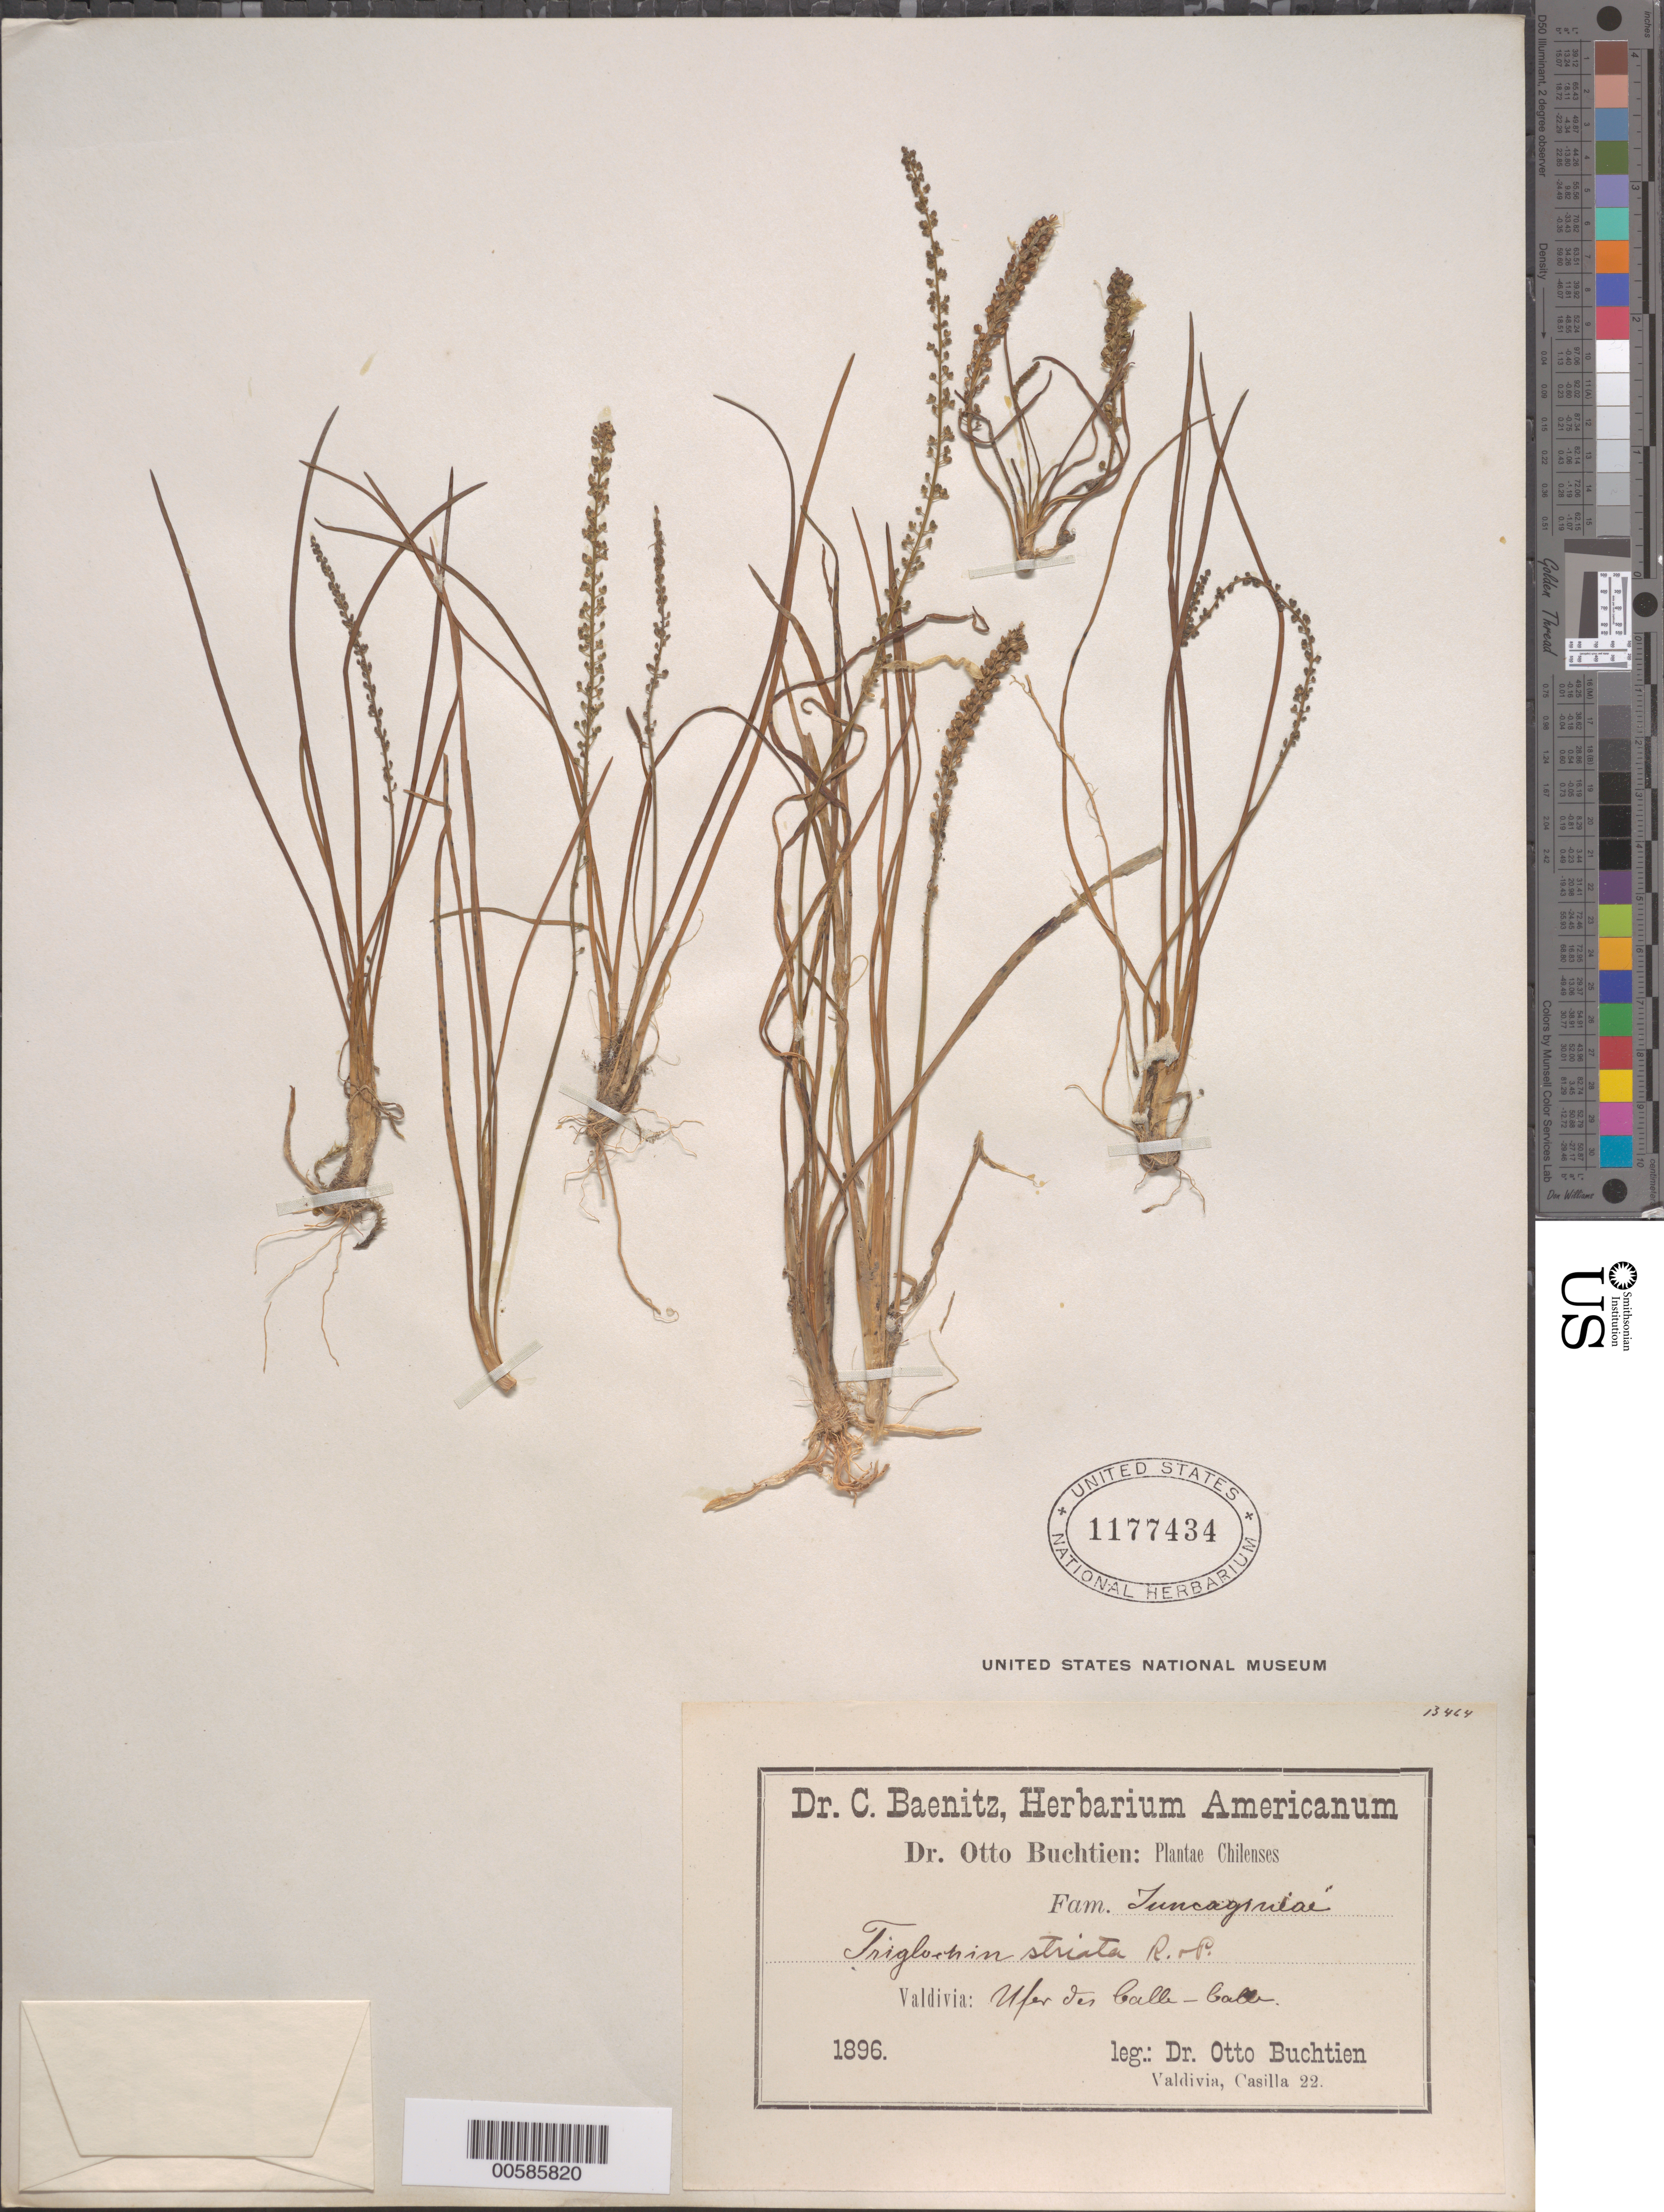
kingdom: Plantae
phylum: Tracheophyta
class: Liliopsida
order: Alismatales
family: Juncaginaceae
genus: Triglochin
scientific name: Triglochin striata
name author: Ruiz & Pav.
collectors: O. Buchtien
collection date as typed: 1896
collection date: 1896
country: Chile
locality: Valdivia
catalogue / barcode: US 1177434